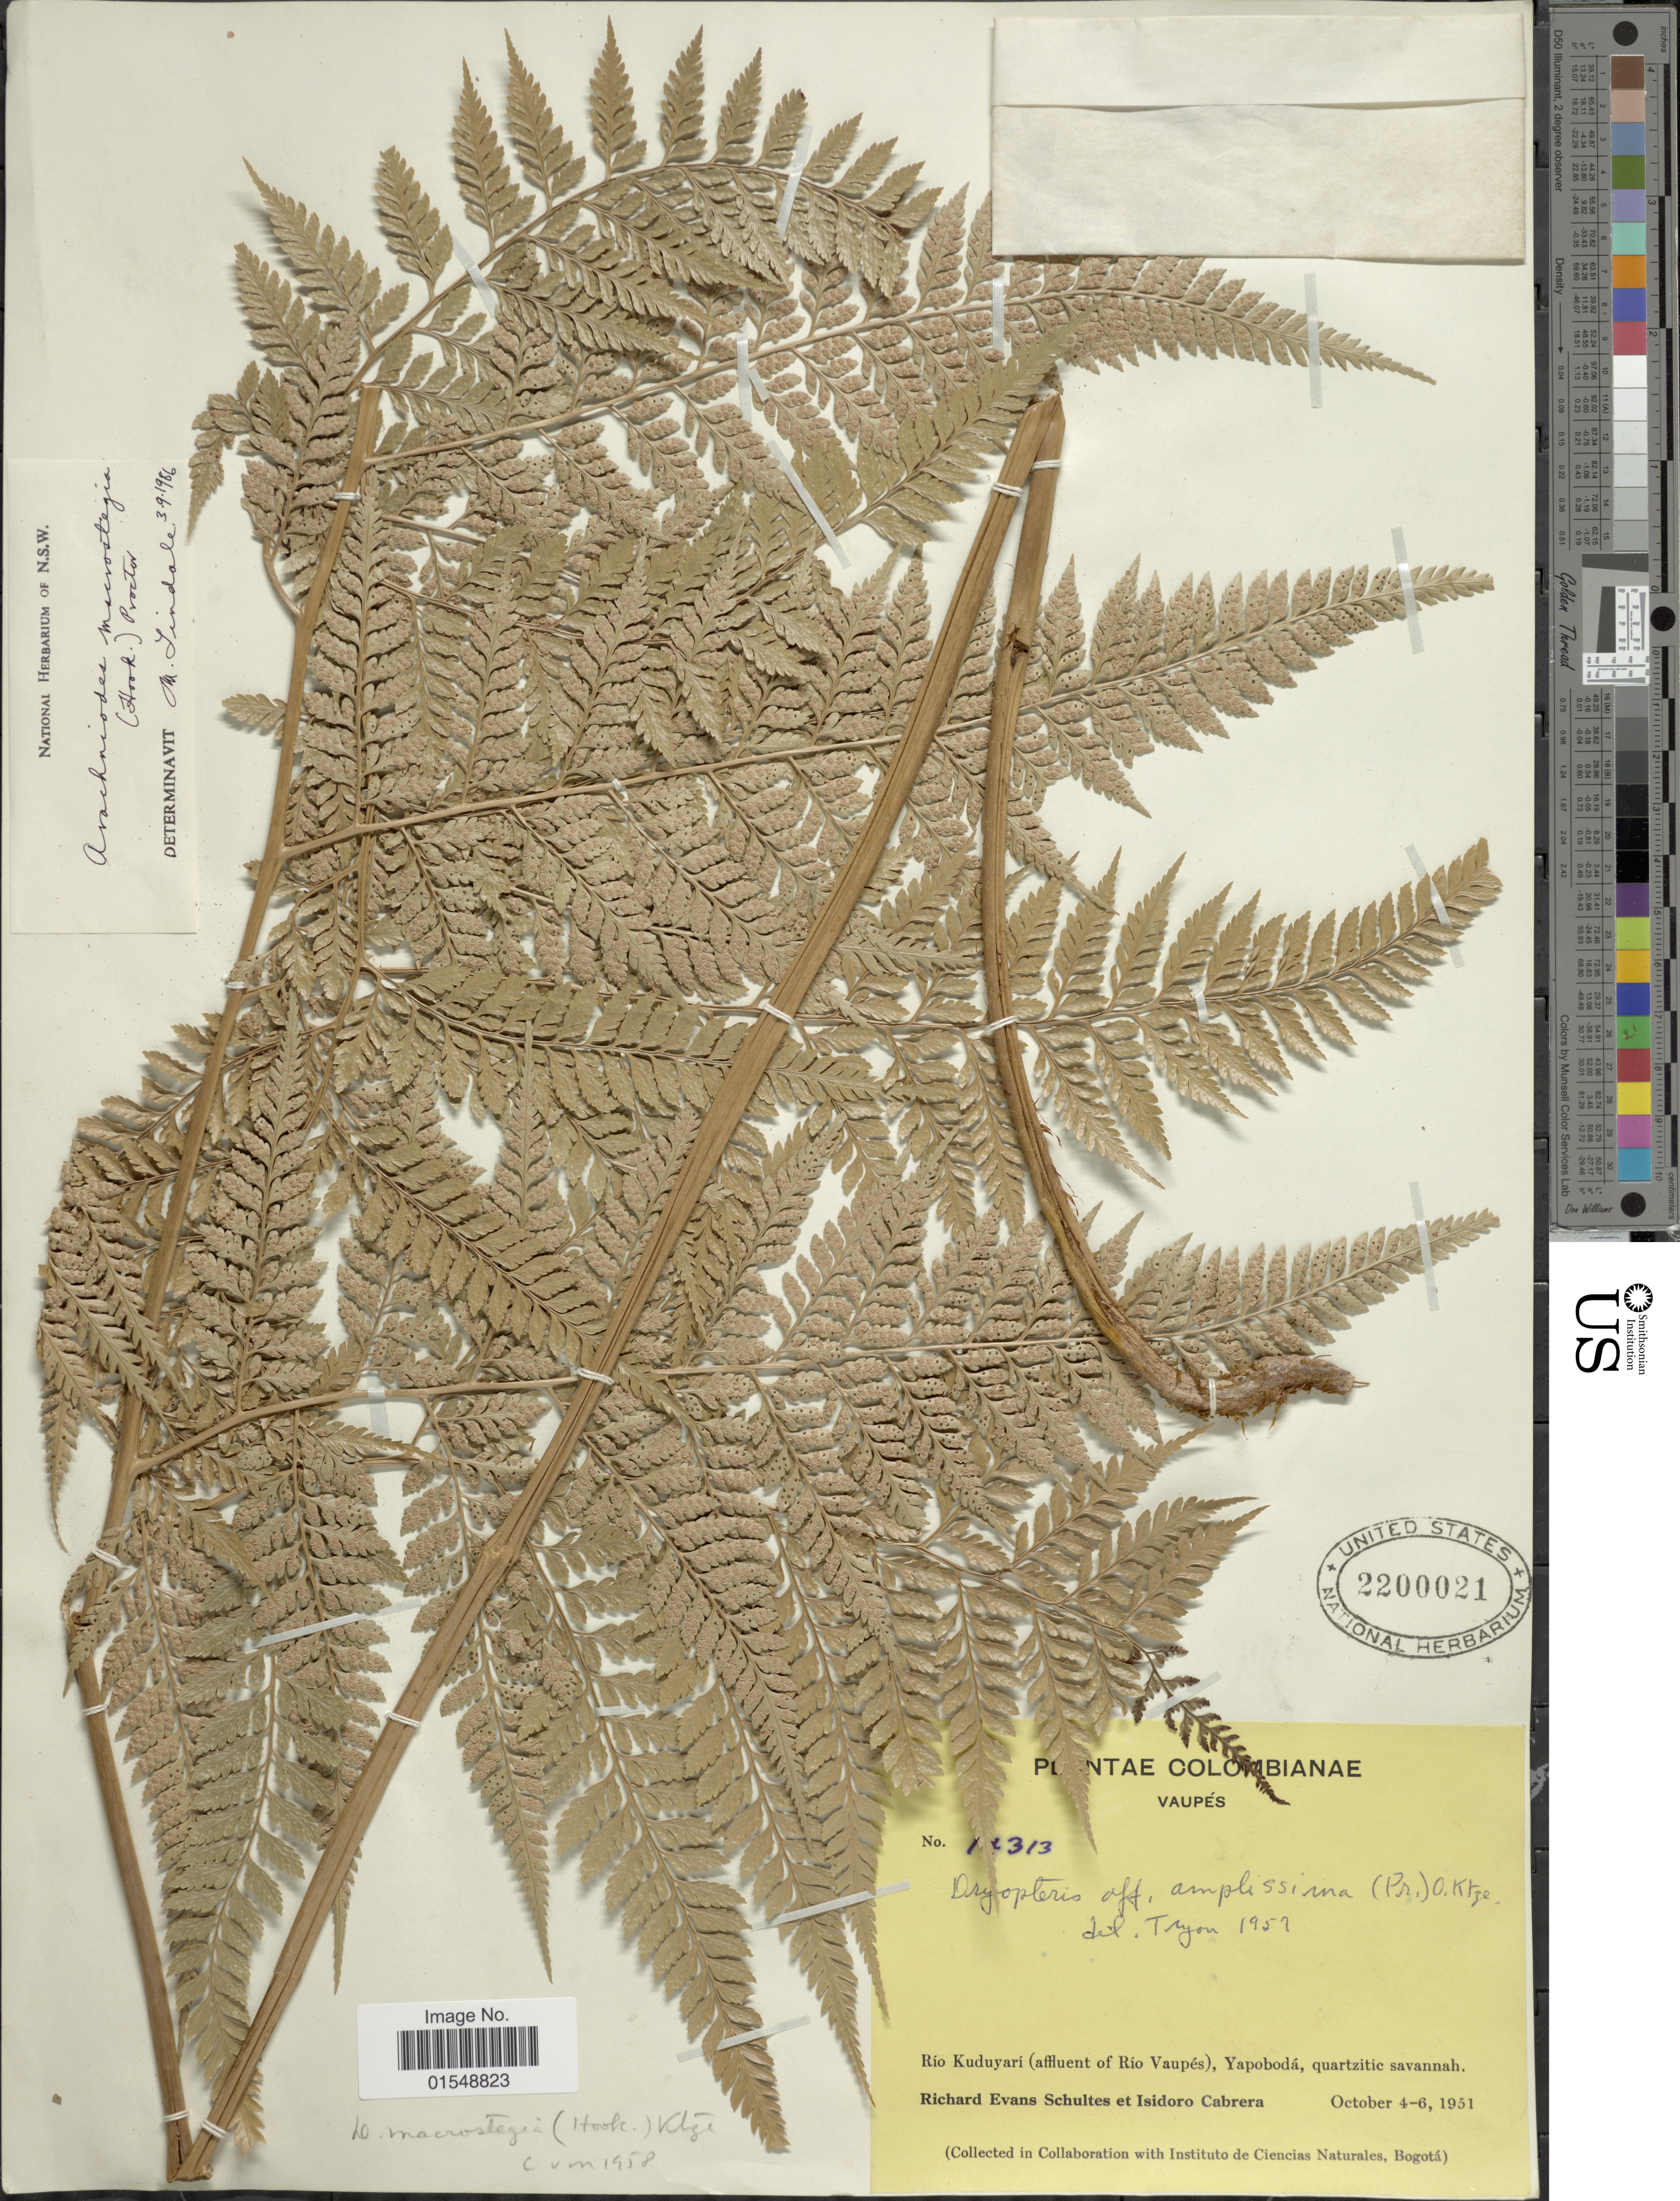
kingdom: Plantae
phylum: Tracheophyta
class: Polypodiopsida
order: Polypodiales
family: Dryopteridaceae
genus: Arachniodes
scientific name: Arachniodes macrostegia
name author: (Hook.) Proctor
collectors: R. E. Schultes & I. Cabrera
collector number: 1313 *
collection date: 1951-10-04/1951-10-06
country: Colombia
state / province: Vaupés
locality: Río Kuduyarí (affluent of Río Vaupés), Yapobodá, quartzitic savannah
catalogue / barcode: US 2200021